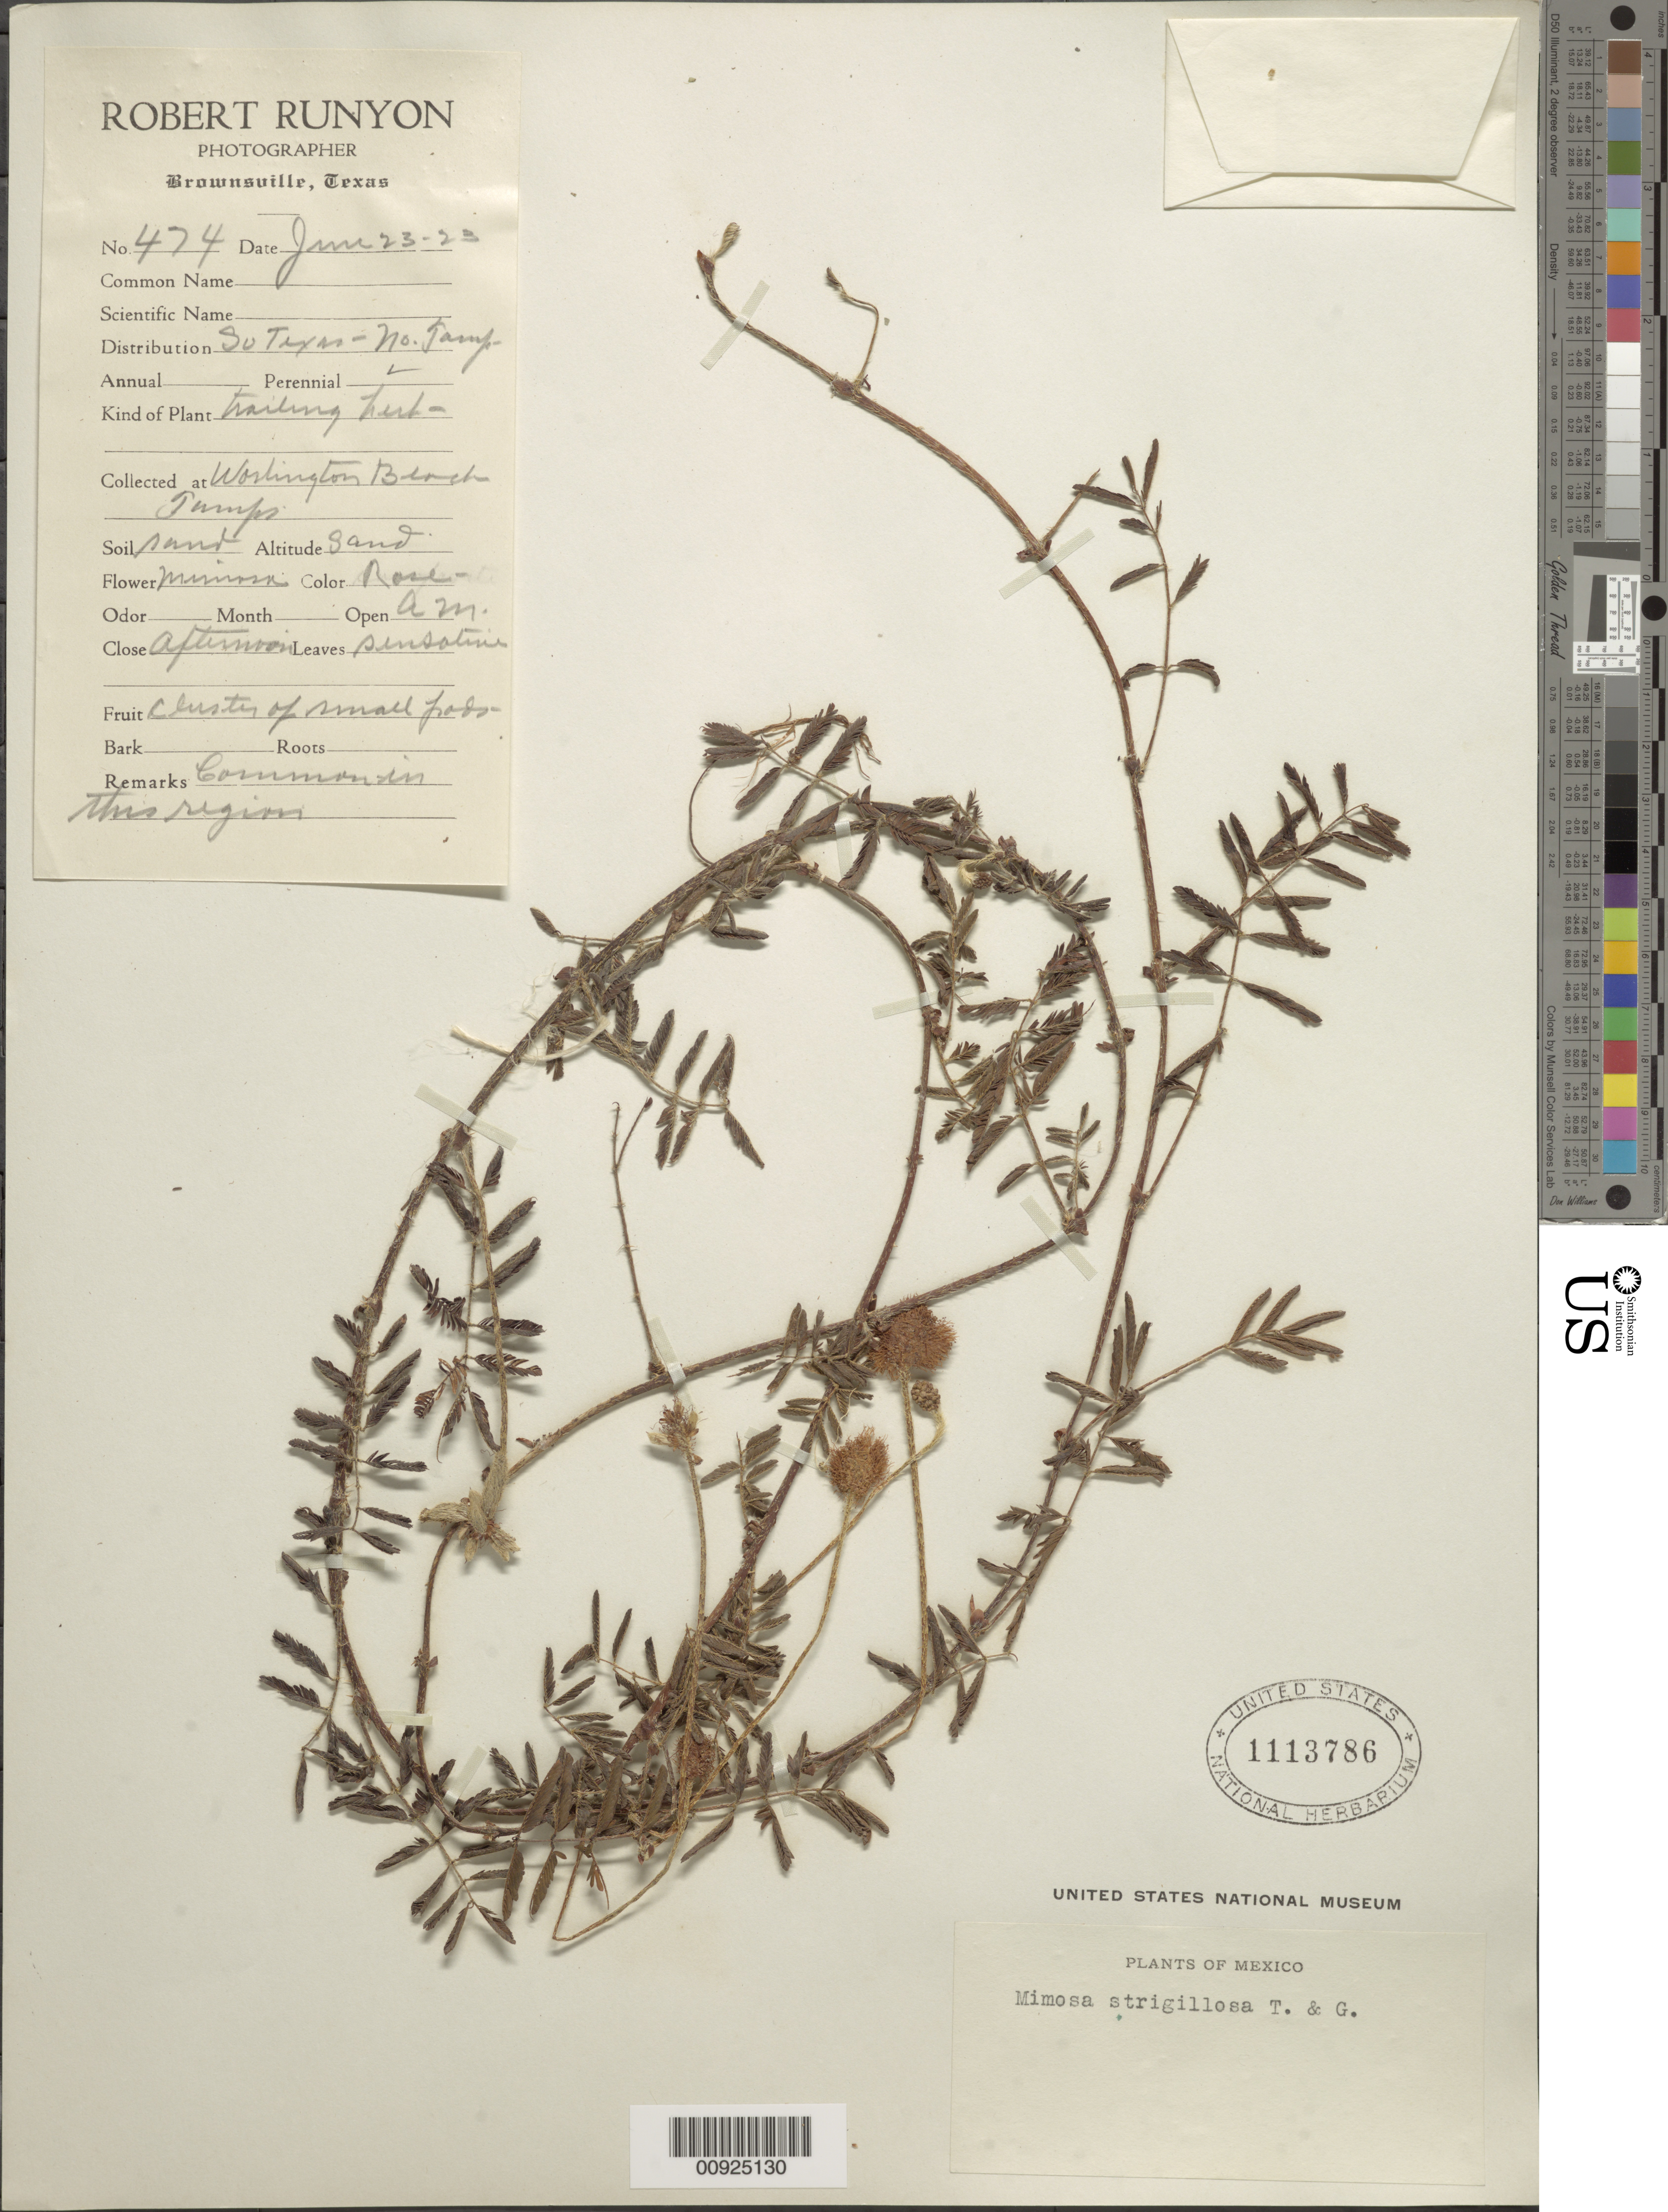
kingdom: Plantae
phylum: Tracheophyta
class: Magnoliopsida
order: Fabales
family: Fabaceae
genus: Mimosa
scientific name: Mimosa strigillosa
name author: Torr. & A. Gray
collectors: R. Runyon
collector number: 474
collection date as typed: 23 Jun 1923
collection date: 1923-06-23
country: Mexico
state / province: Tamaulipas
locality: Washington beach, Tamaulipas.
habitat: Soil sand.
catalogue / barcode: US 1113786